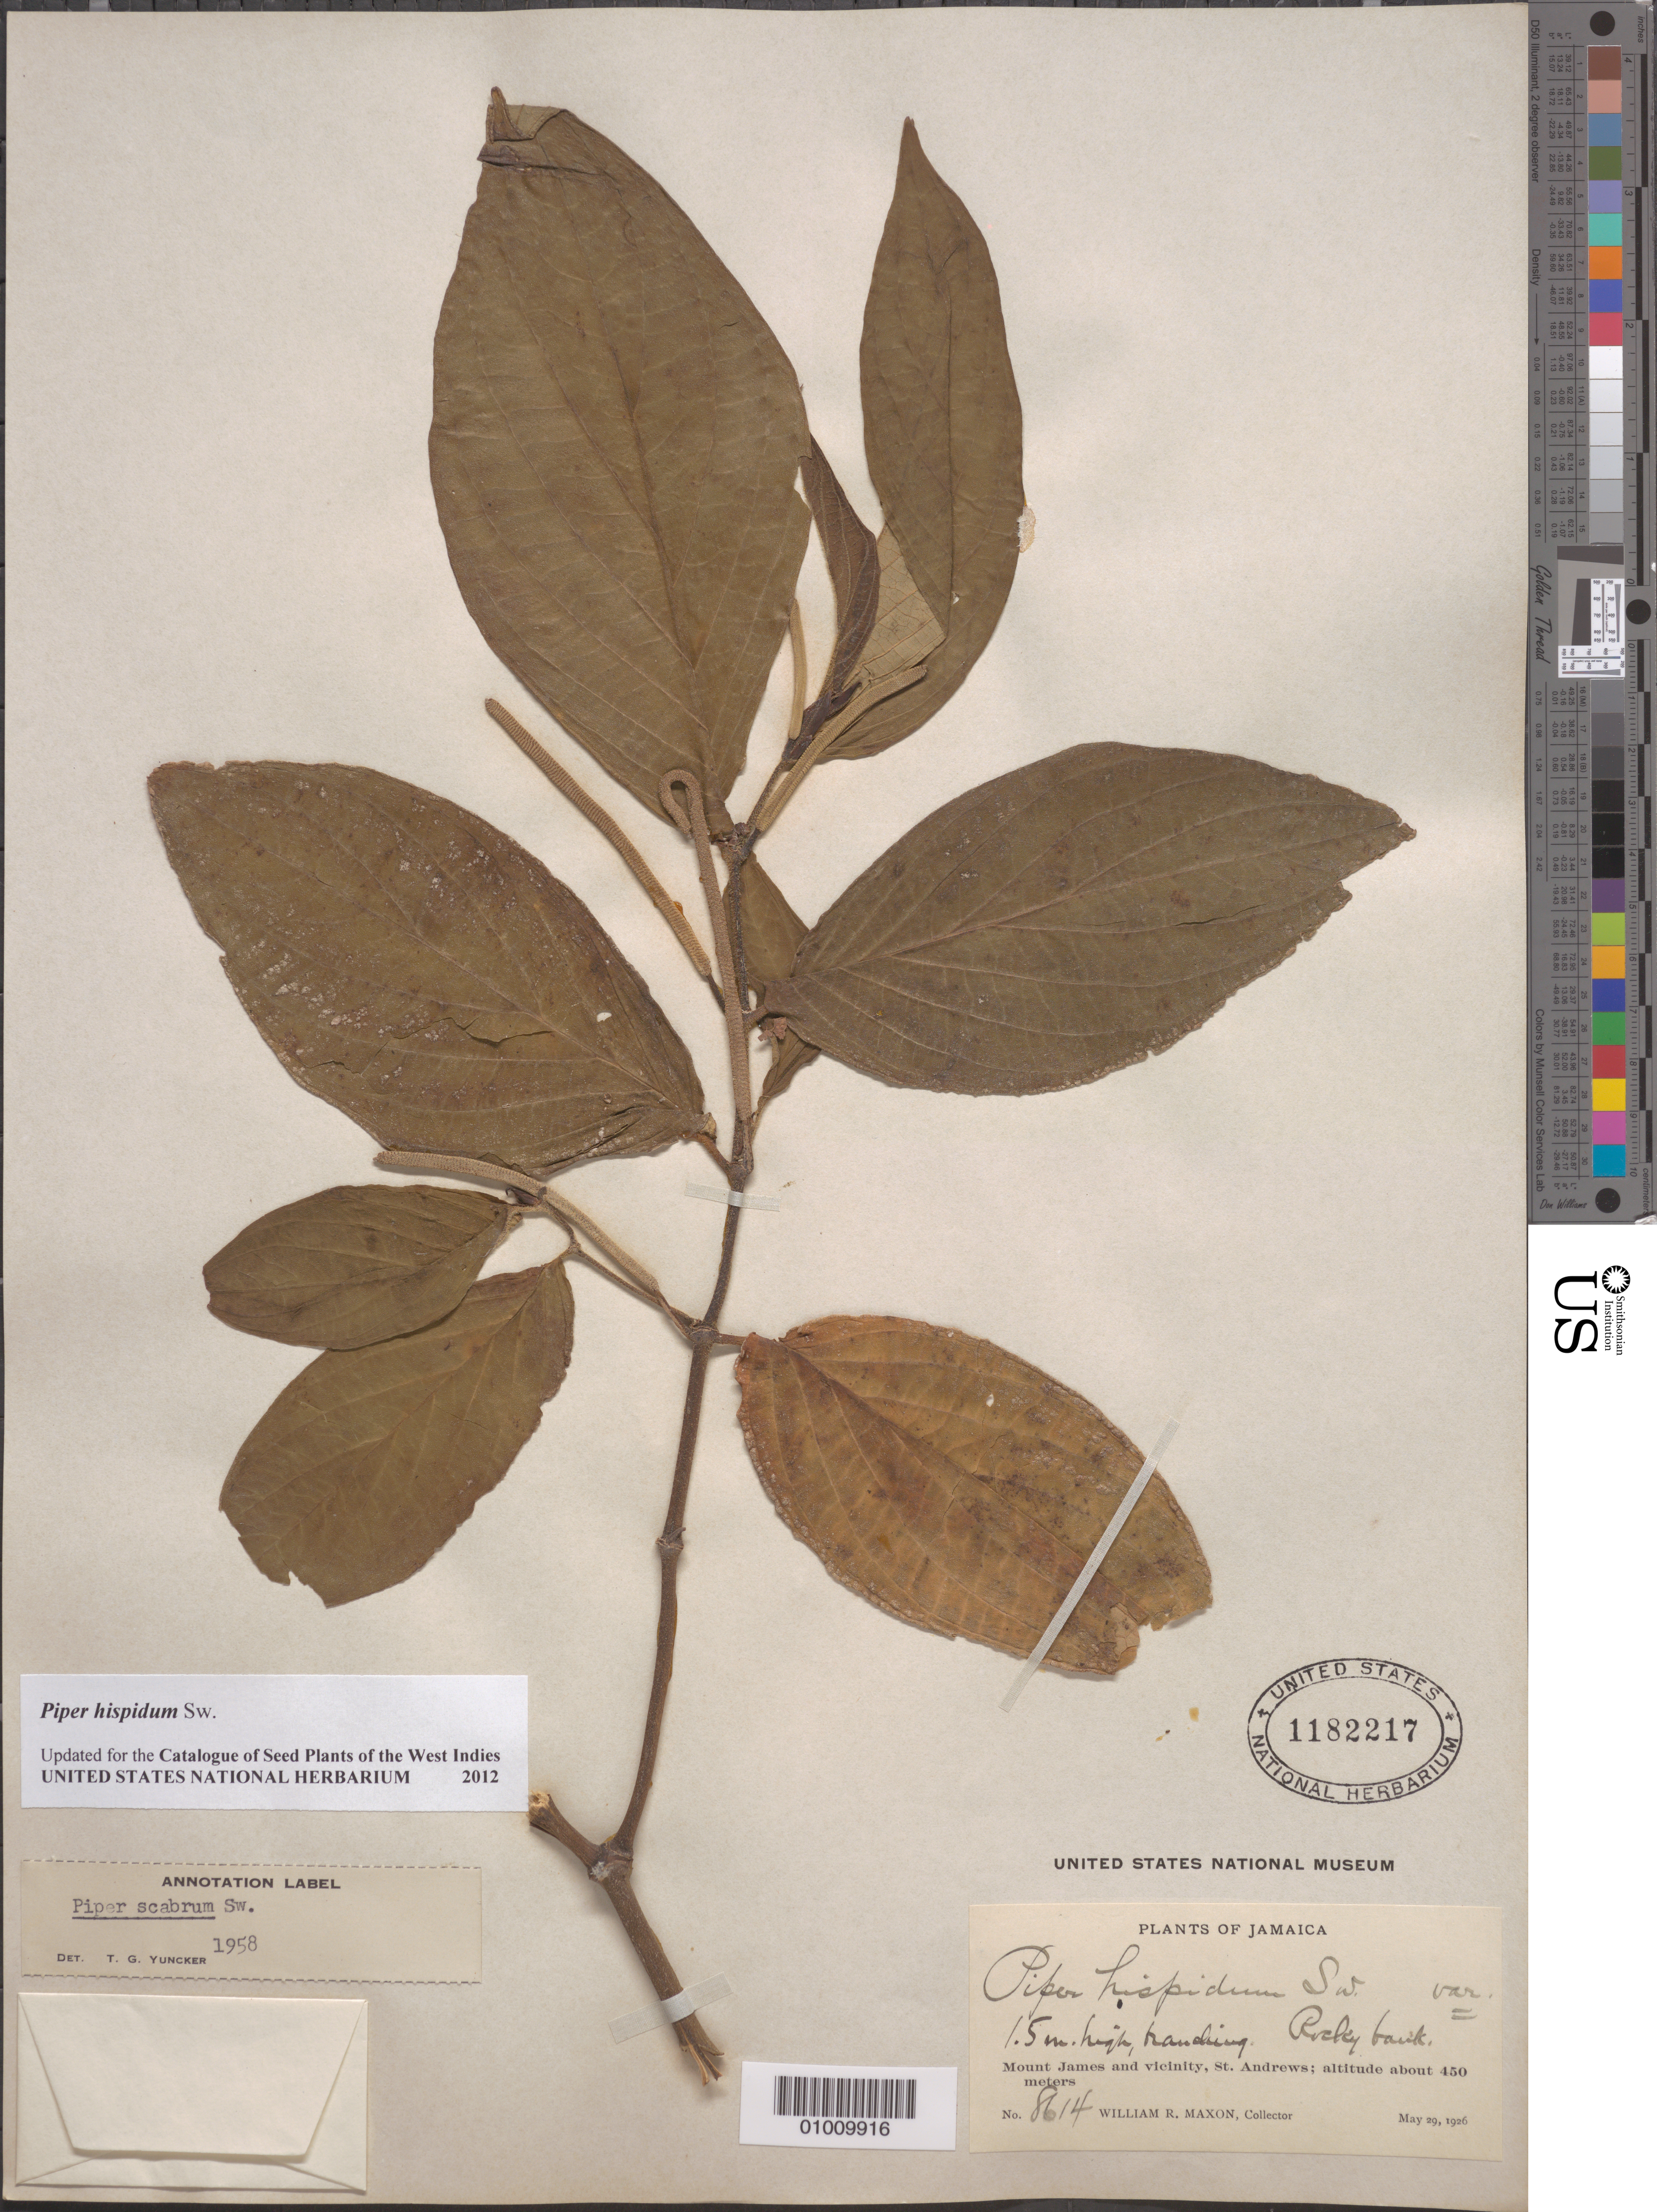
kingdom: Plantae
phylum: Tracheophyta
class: Magnoliopsida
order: Piperales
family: Piperaceae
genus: Piper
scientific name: Piper scabrum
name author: Sw.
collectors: W. R. Maxon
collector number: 8614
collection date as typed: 29 May 1926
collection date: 1926-05-29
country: Jamaica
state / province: Saint Andrew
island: Jamaica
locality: Mt. James and vicinity, St. Andrews on rocky bank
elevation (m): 450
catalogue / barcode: US 1182217